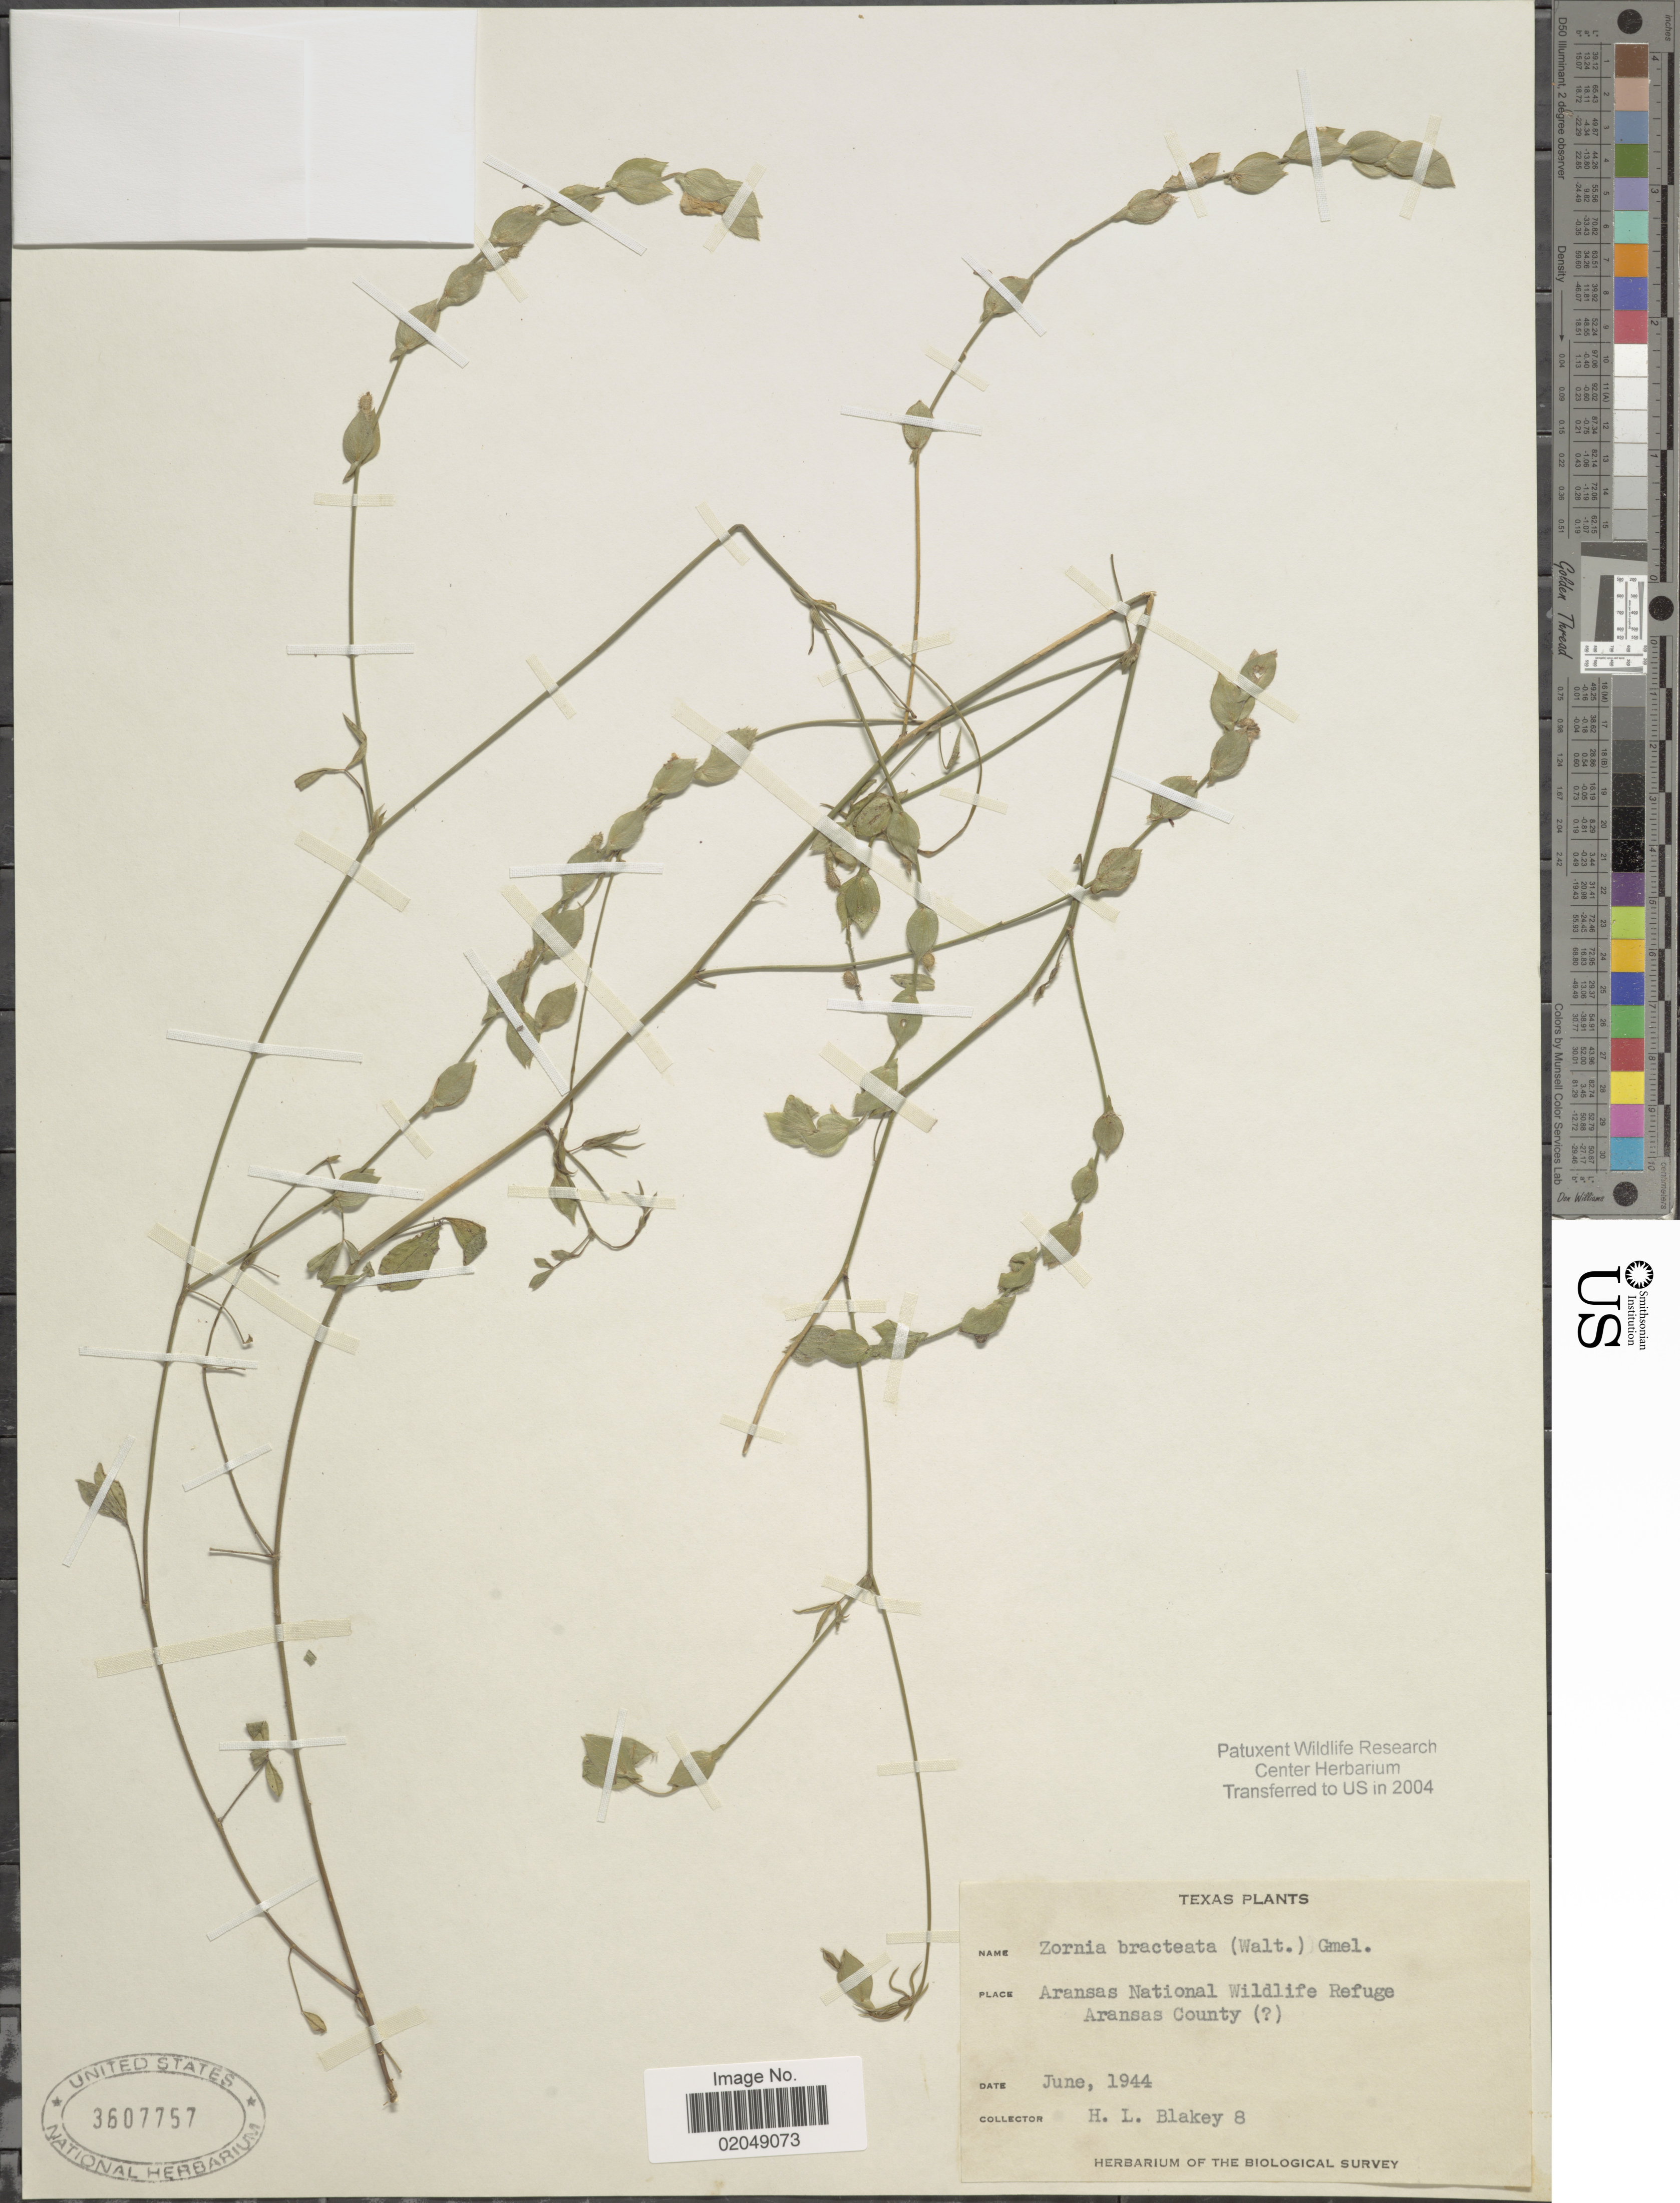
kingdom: Plantae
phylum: Tracheophyta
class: Magnoliopsida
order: Fabales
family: Fabaceae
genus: Zornia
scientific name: Zornia bracteata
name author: J.F. Gmel.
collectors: H. Blakey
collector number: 8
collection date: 1944-06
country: United States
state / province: Texas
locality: Aransas National Wildlife Refuge, Aransas County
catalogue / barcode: US 3607757